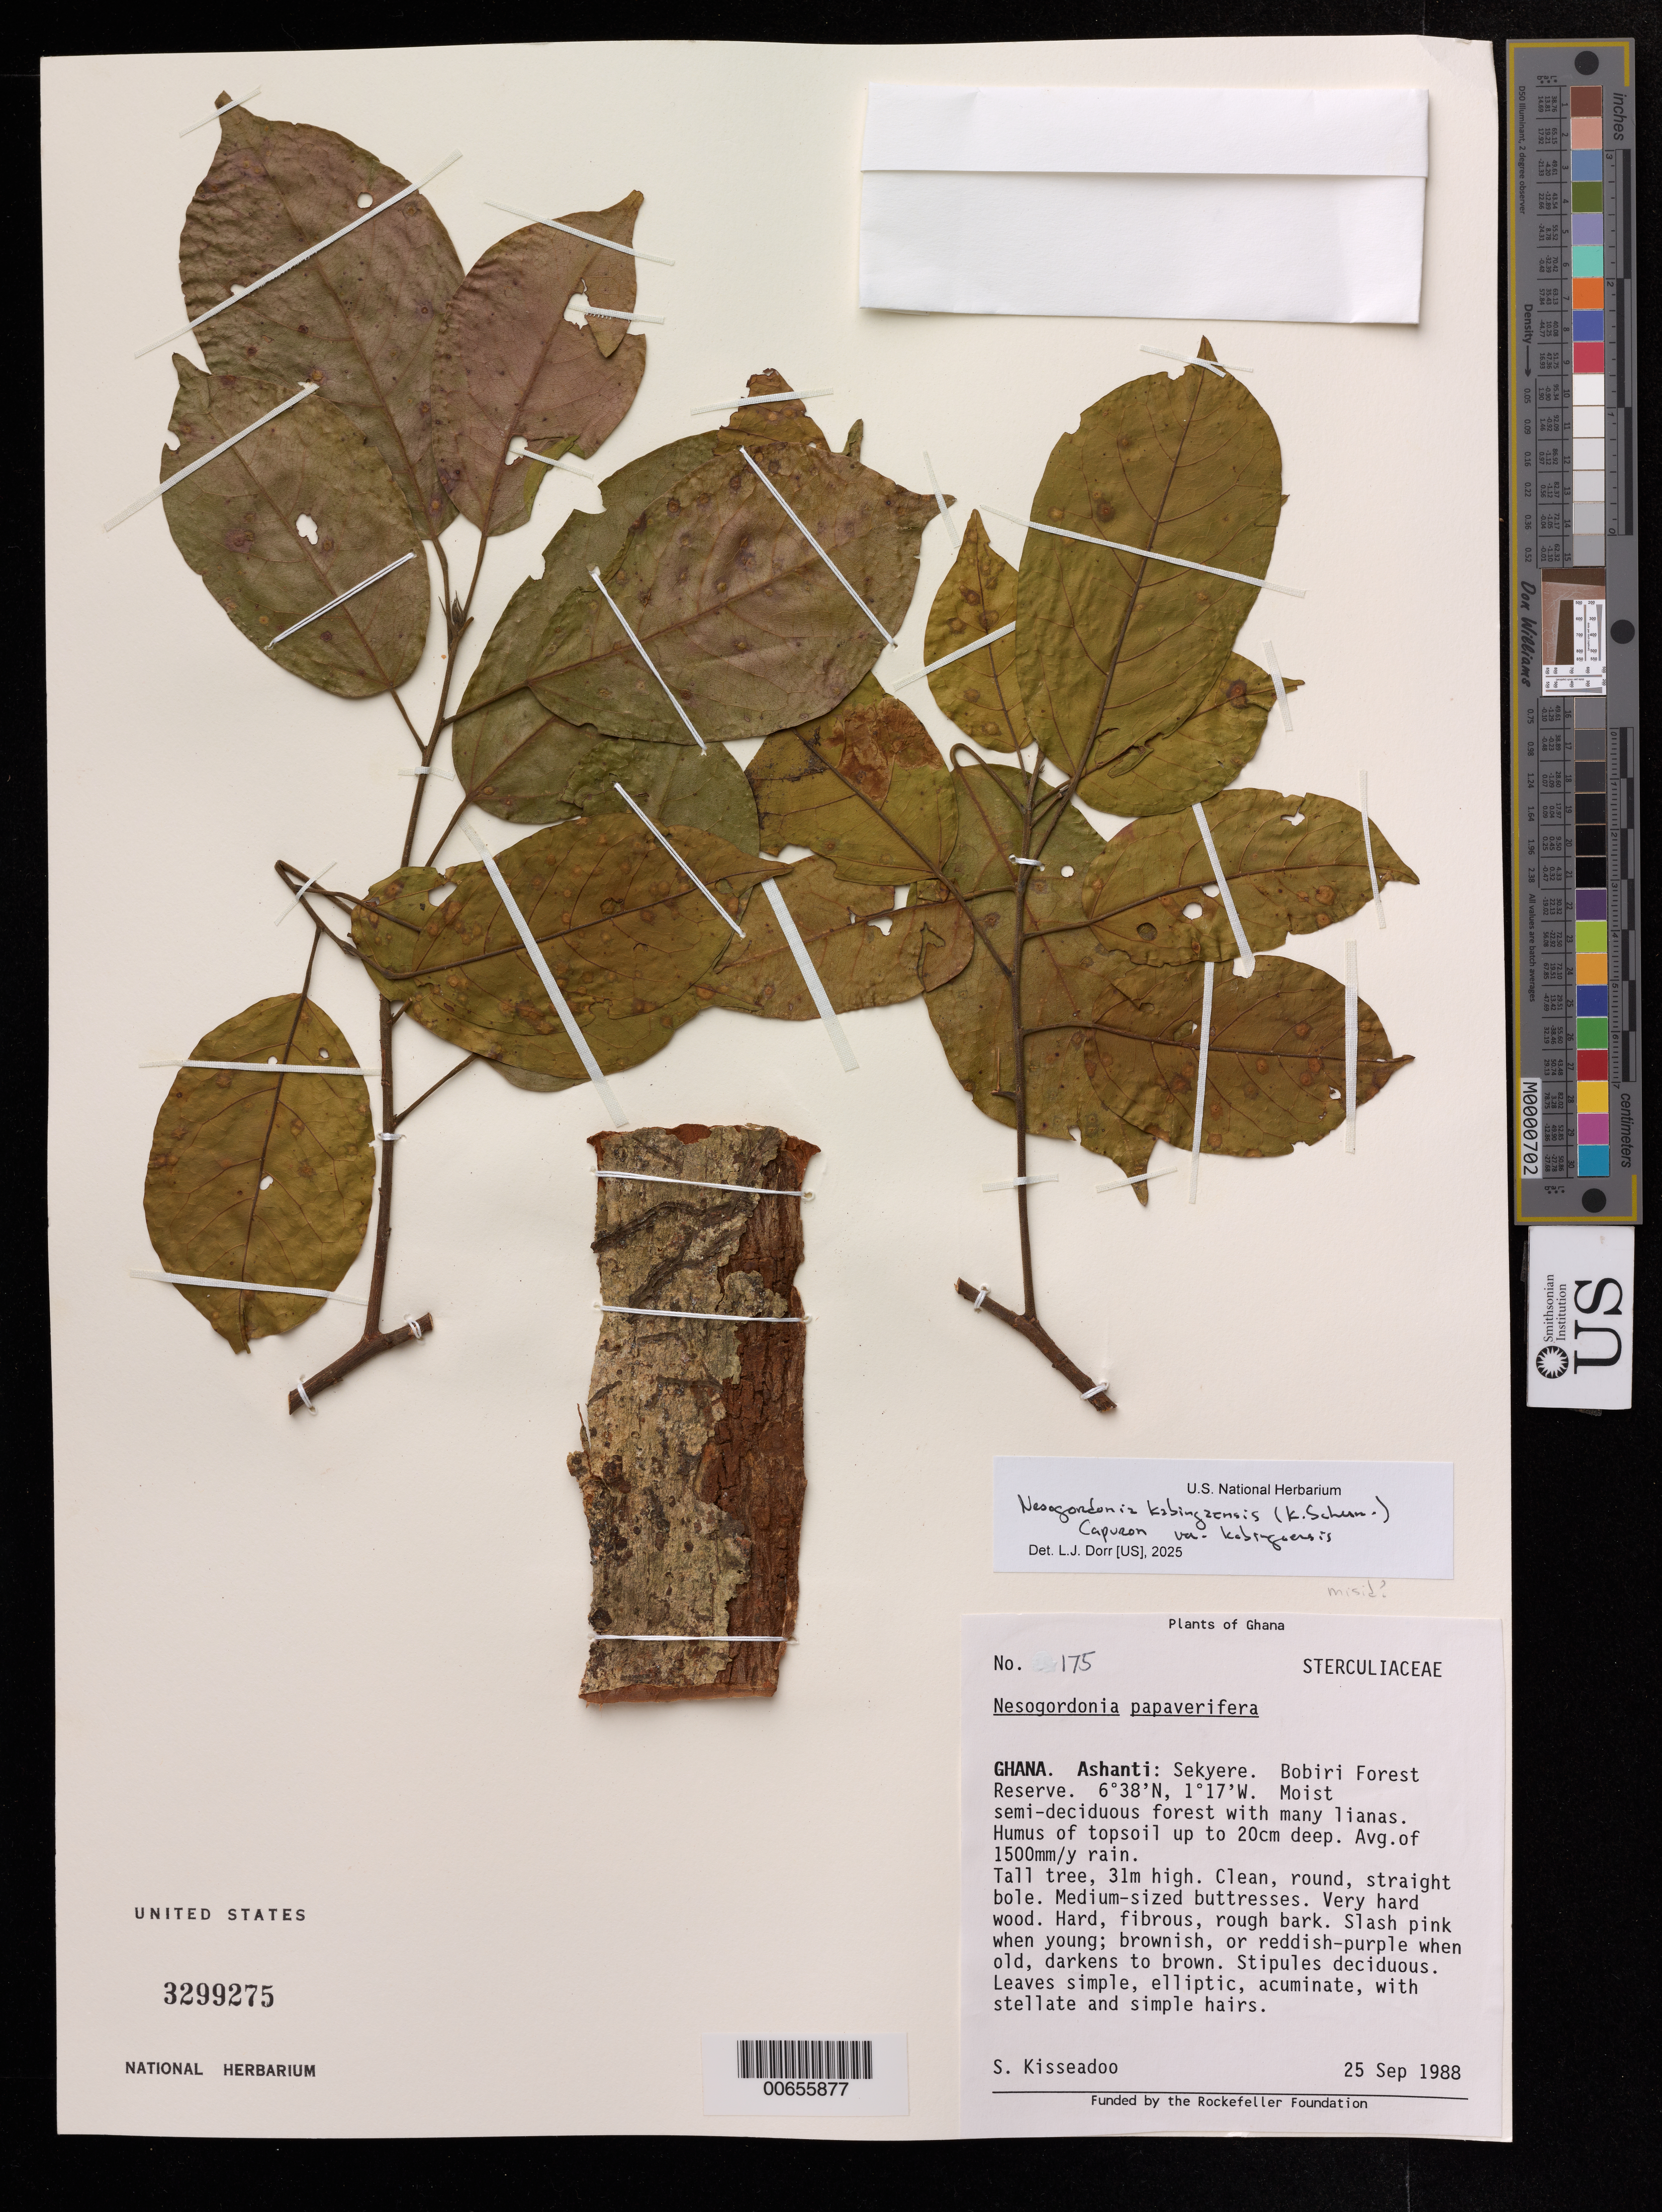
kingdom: Plantae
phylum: Tracheophyta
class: Magnoliopsida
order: Malvales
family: Malvaceae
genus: Nesogordonia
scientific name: Nesogordonia kabingaensis var. kabingaensis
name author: (K. Schum.) Capuron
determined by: Dorr, Laurence J., Curator (BOT), Smithsonian Institution - National Museum of Natural History (UNITED STATES)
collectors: S. Kisseadoo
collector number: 175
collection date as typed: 25 Sep 1988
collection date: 1988-09-25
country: Ghana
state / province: Ashanti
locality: Sekyere, Bobiri Forest Reserve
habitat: Moist semi-deciduous forest with many lianas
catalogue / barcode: US 3299275